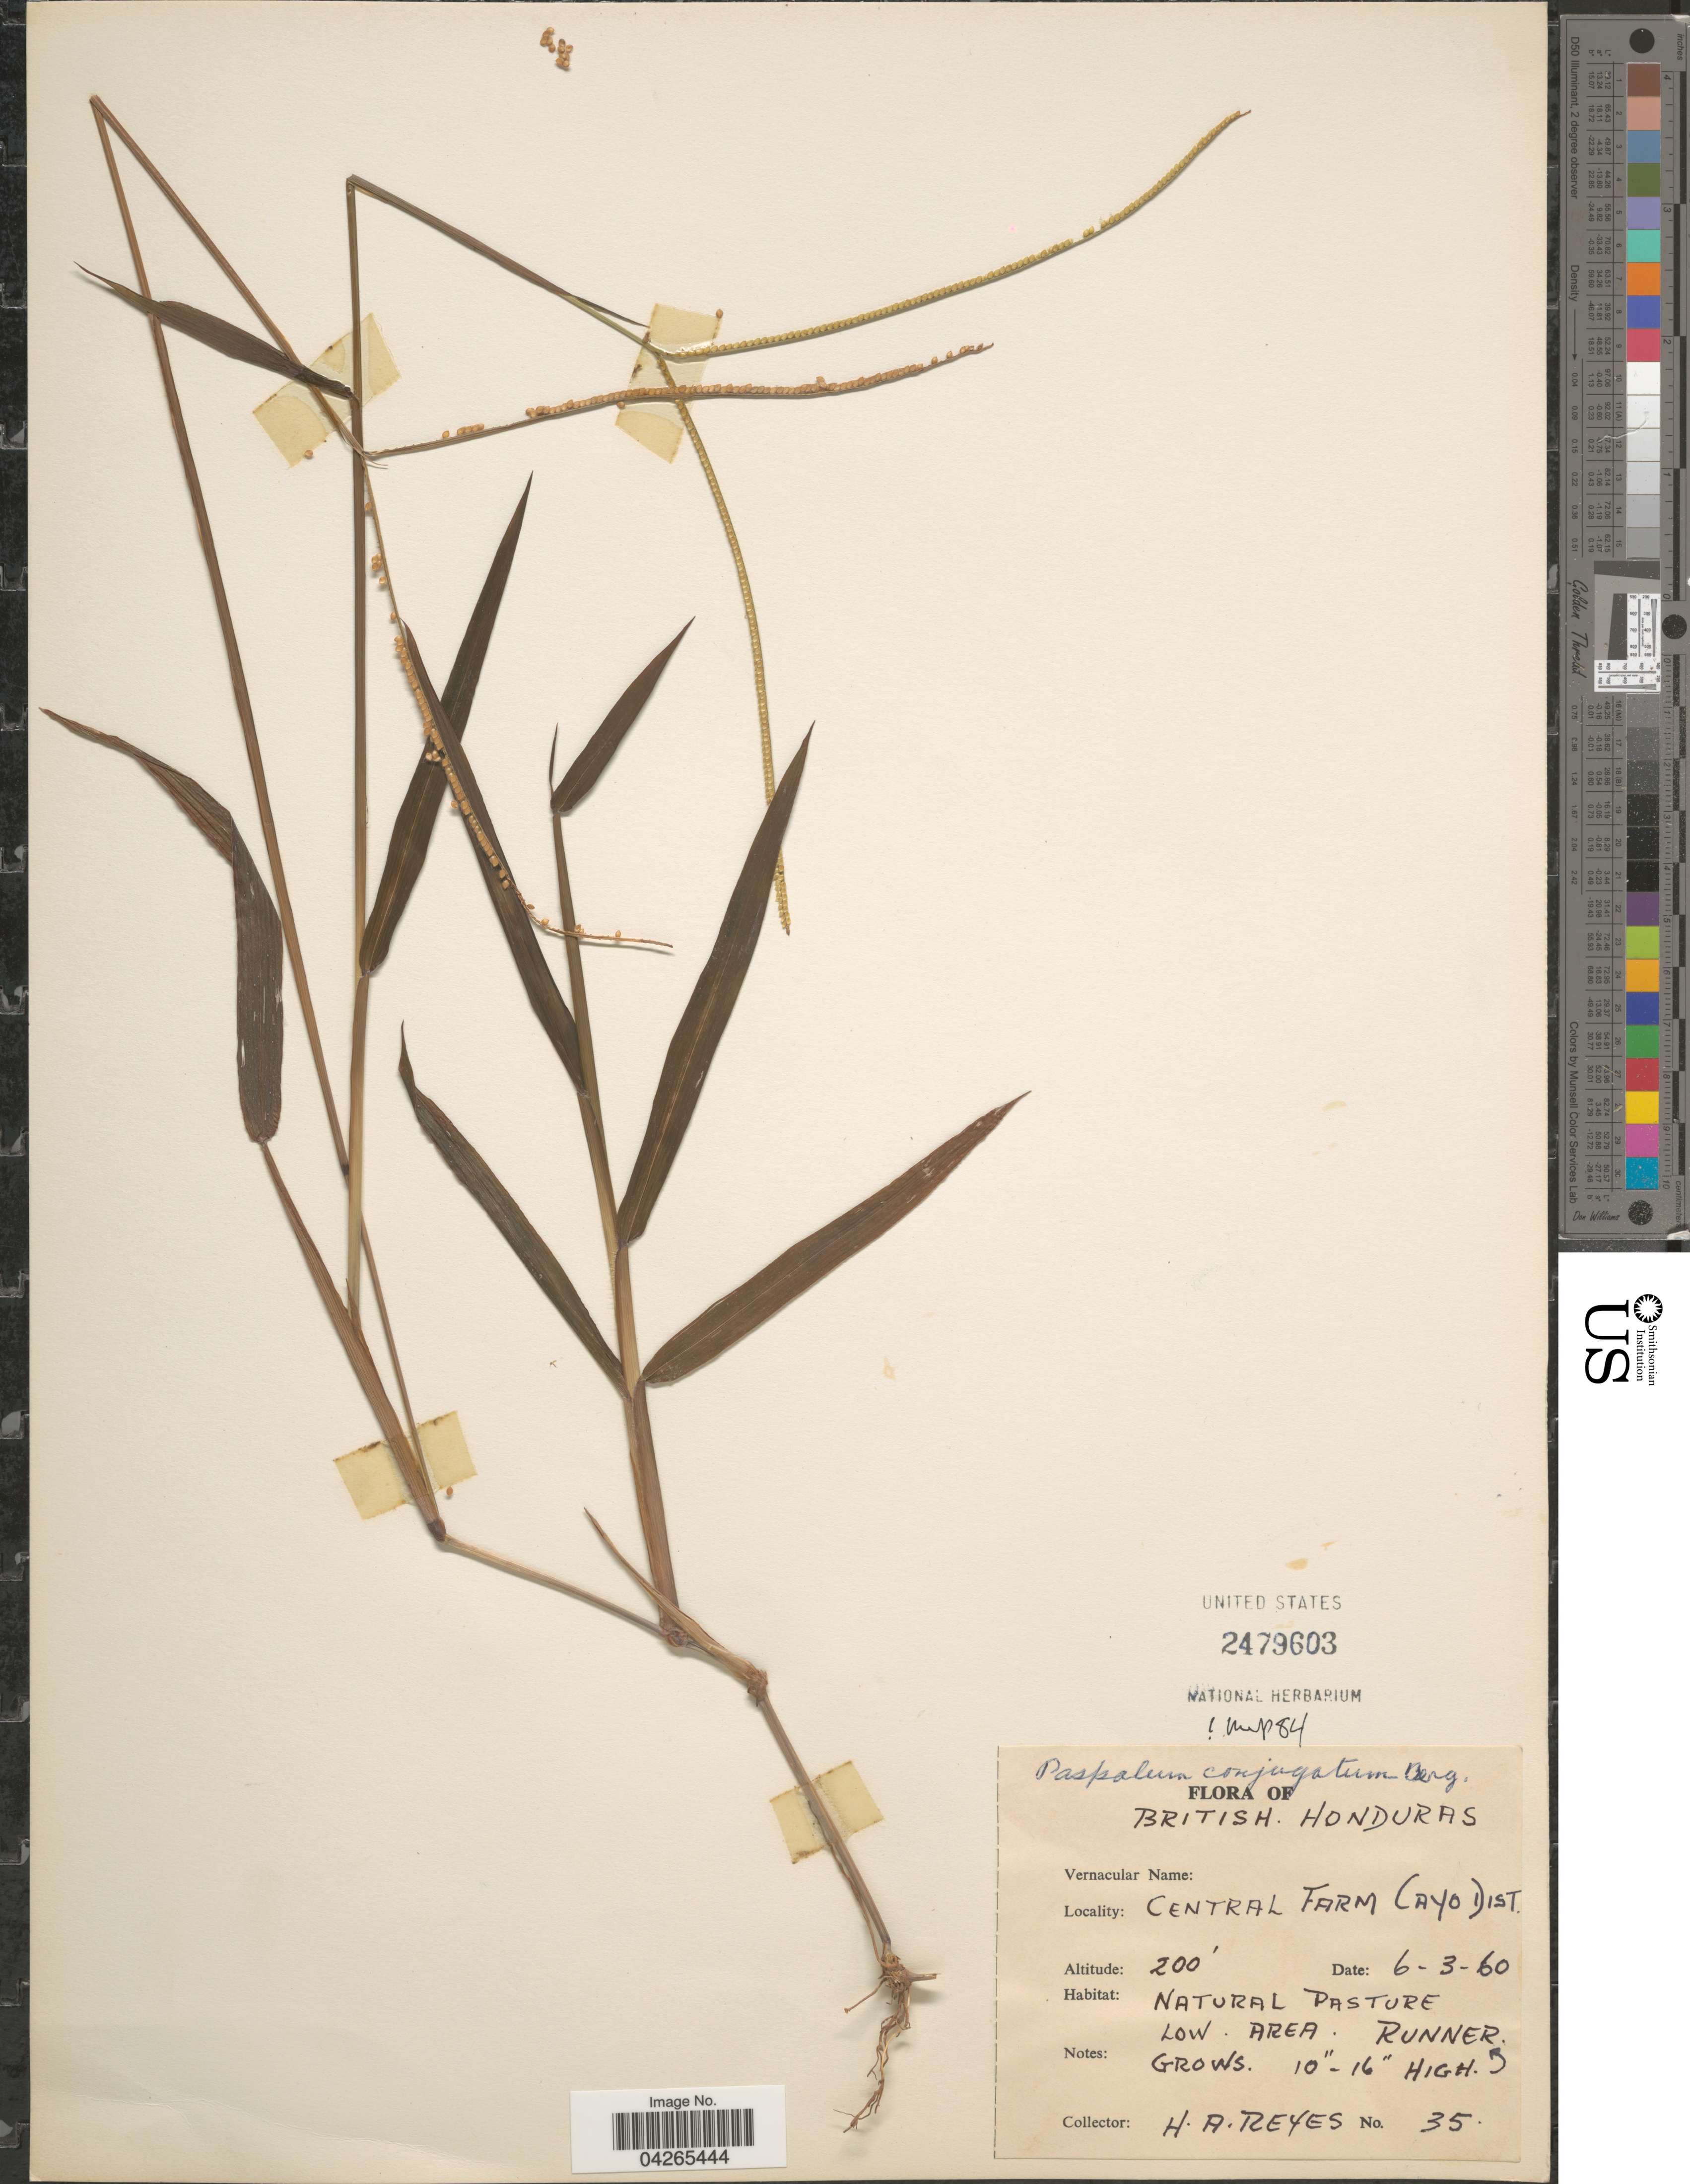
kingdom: Plantae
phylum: Tracheophyta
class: Liliopsida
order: Poales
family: Poaceae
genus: Paspalum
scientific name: Paspalum conjugatum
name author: P.J. Bergius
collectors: H. Reyes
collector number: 35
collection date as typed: Transcribed d/m/y: 6/3/60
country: Belize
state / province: Cayo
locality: British Honduras. Central Farm Cayo Dist.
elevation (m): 61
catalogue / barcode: US 2479603